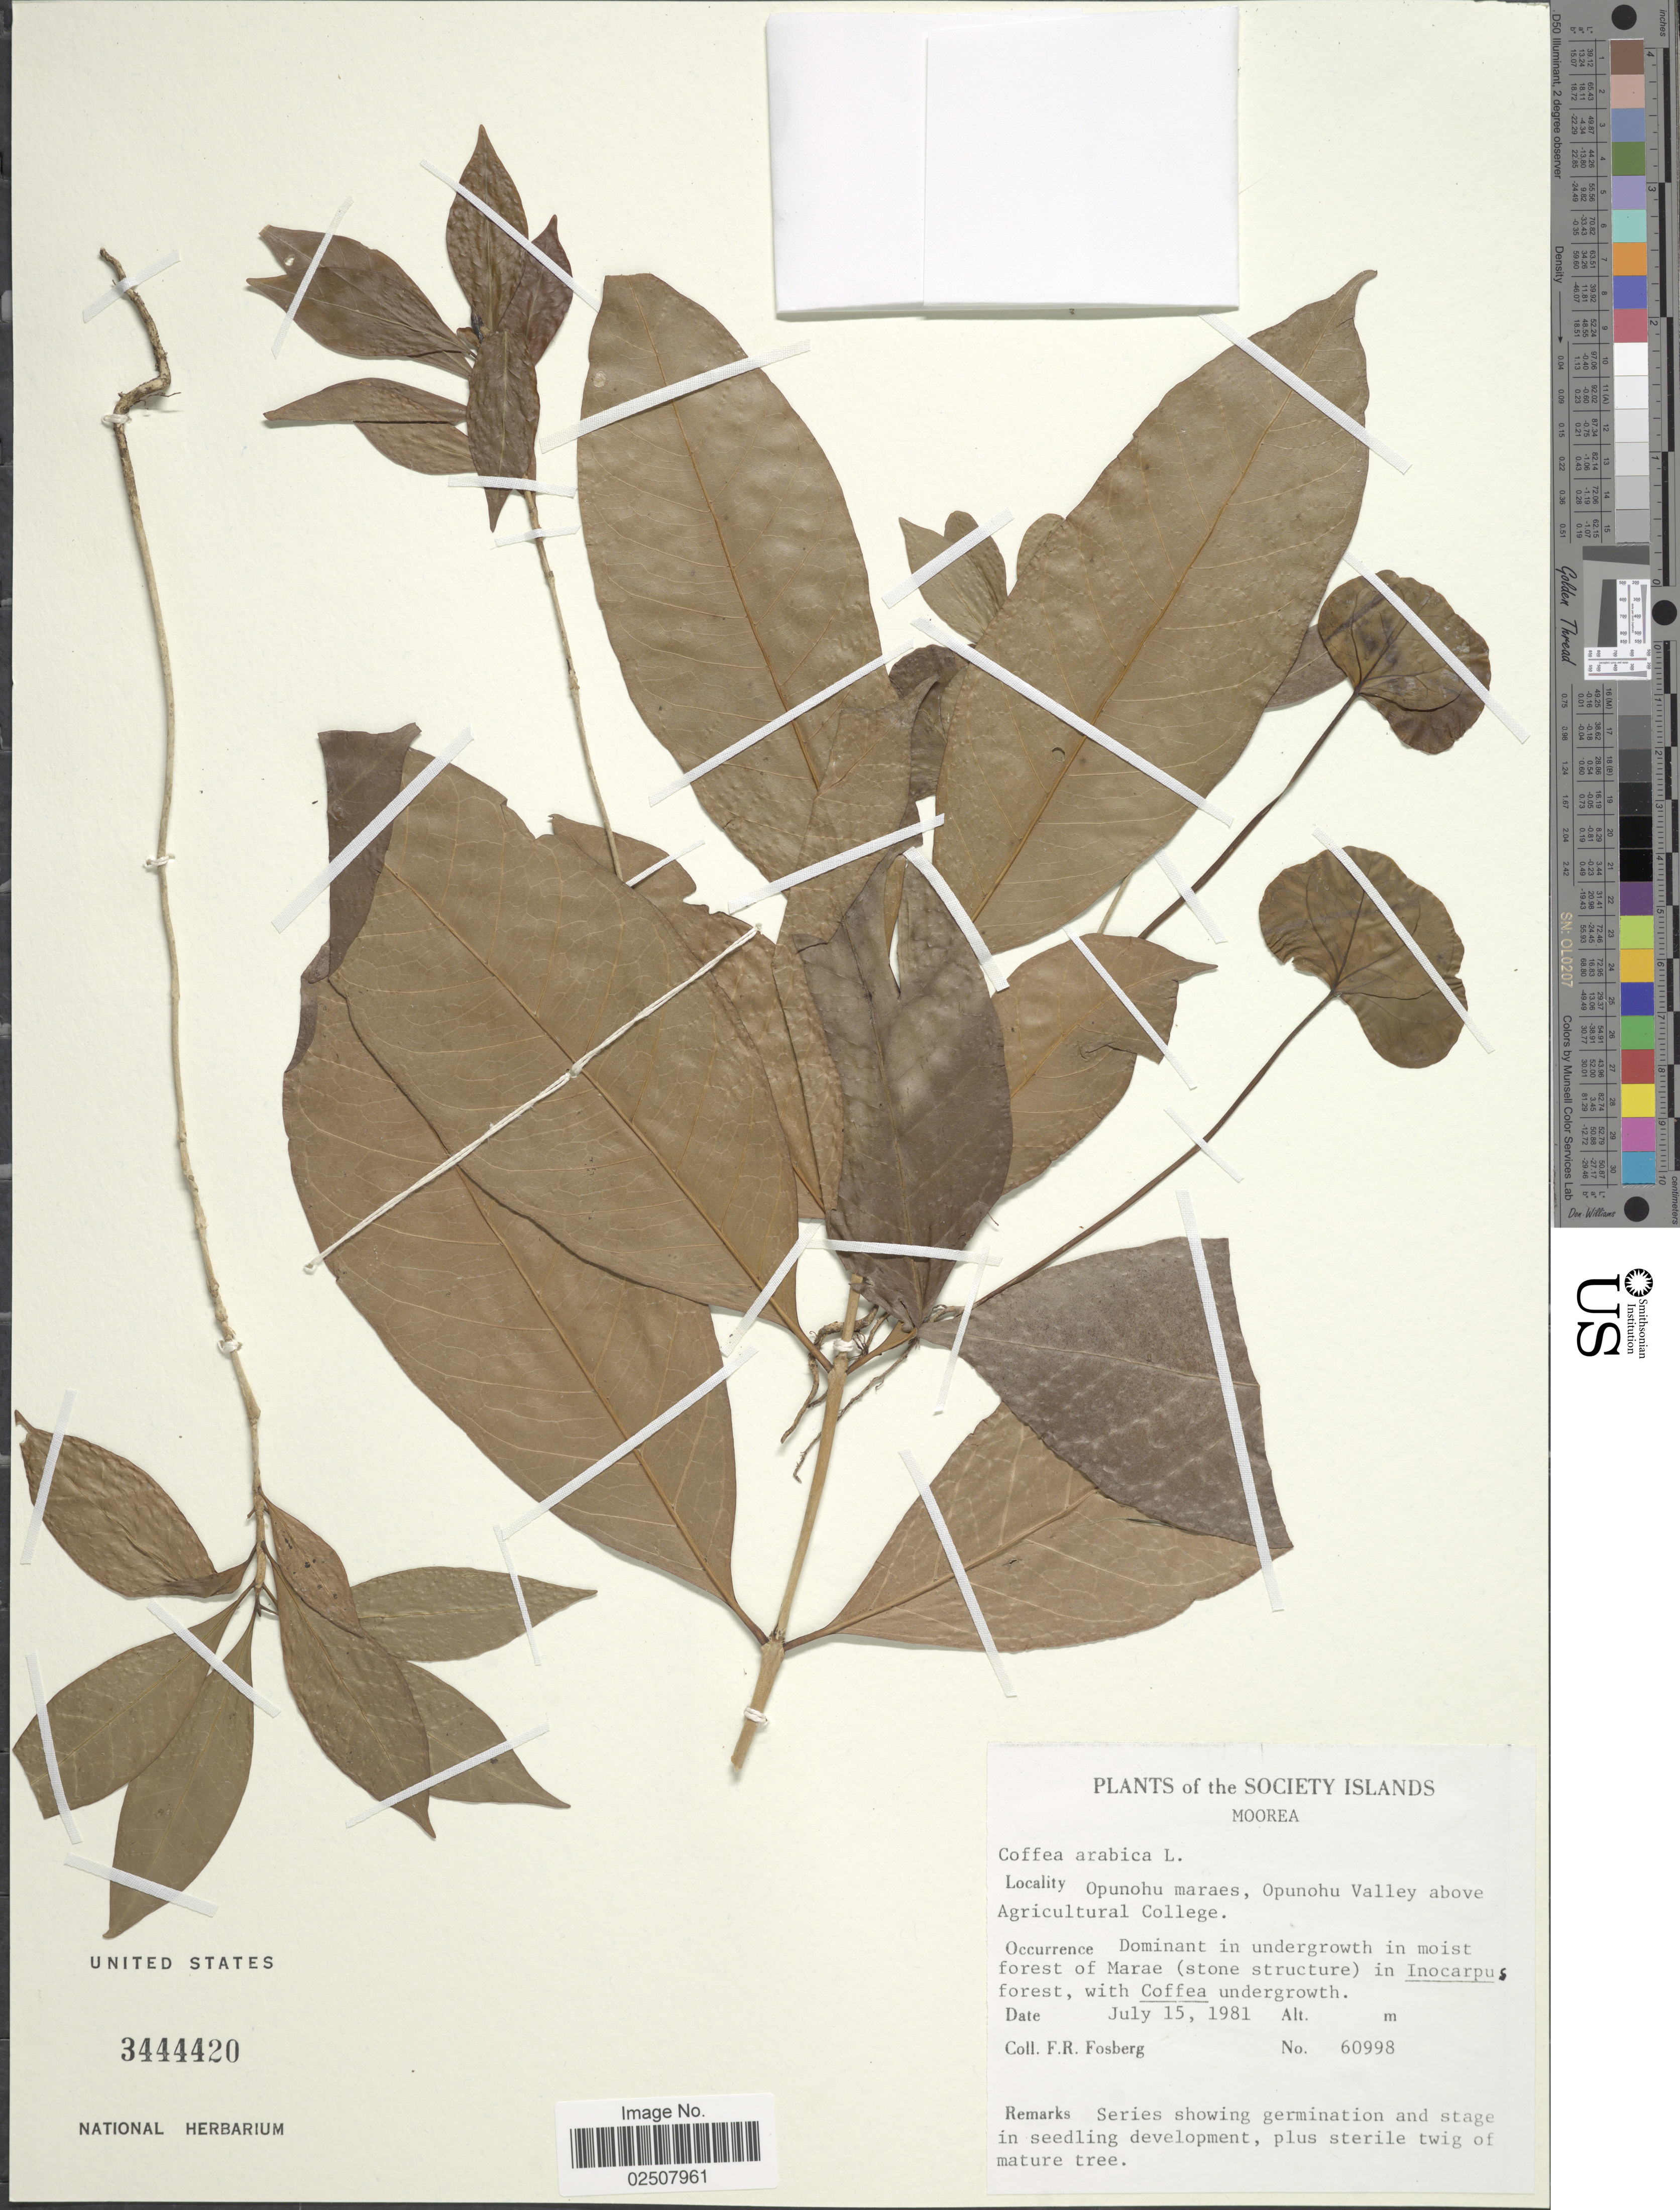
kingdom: Plantae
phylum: Tracheophyta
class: Magnoliopsida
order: Gentianales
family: Rubiaceae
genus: Coffea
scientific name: Coffea arabica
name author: L.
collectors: F. R. Fosberg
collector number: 60998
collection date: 1981-07-15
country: French Polynesia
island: Moorea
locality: The Society Islands, Moorea, Opunohu mareas, Opunohu Valley above Agricultural College, Dominant in undergrowth in moist forest of Marae (stone structure) in Inocarus forest, with Coffea undergrowth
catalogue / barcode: US 3444420